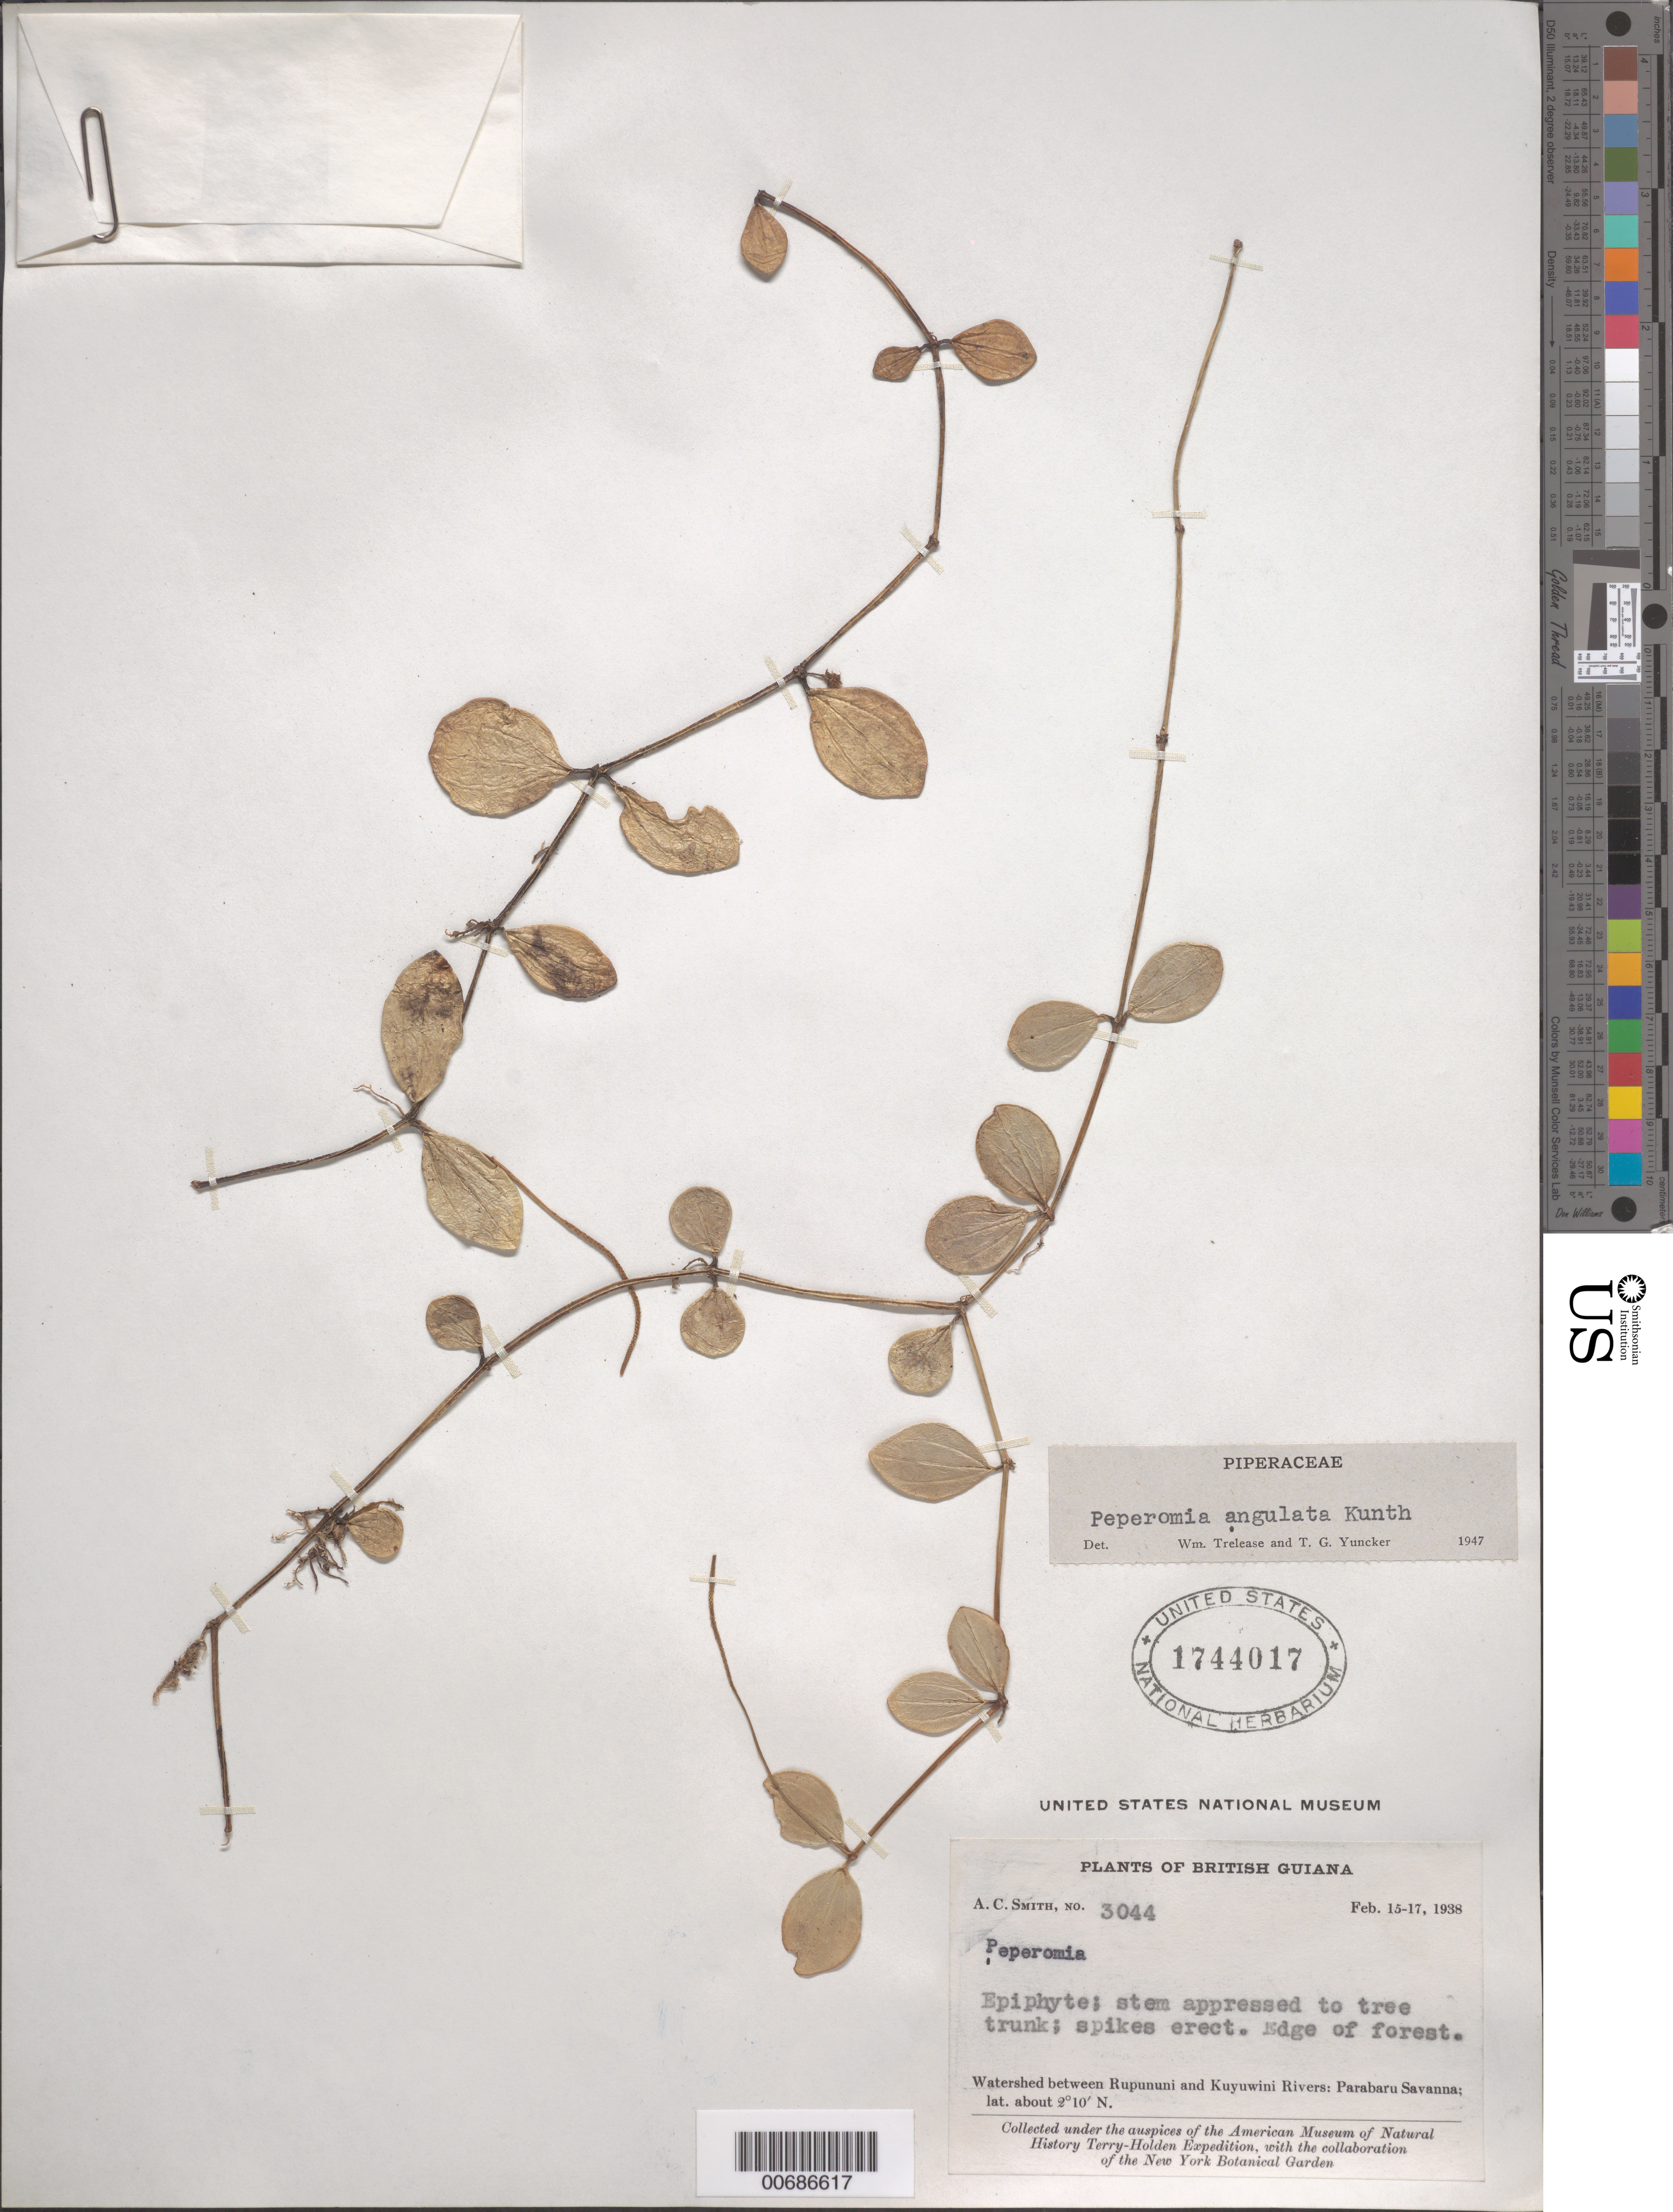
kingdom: Plantae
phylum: Tracheophyta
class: Magnoliopsida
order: Piperales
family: Piperaceae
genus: Peperomia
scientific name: Peperomia angulata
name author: Kunth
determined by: Trelease, W.; Yuncker, T. G.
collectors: A. C. Smith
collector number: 3044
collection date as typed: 15-Feb-38 to 17-Feb-38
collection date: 1938-02-15/1938-02-17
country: Guyana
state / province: U. Takutu-U. Essequibo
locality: Rupununi R., watershed between it and Kuyuwini R; Parabaru Savanna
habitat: Edge of forest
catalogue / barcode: US 1744017